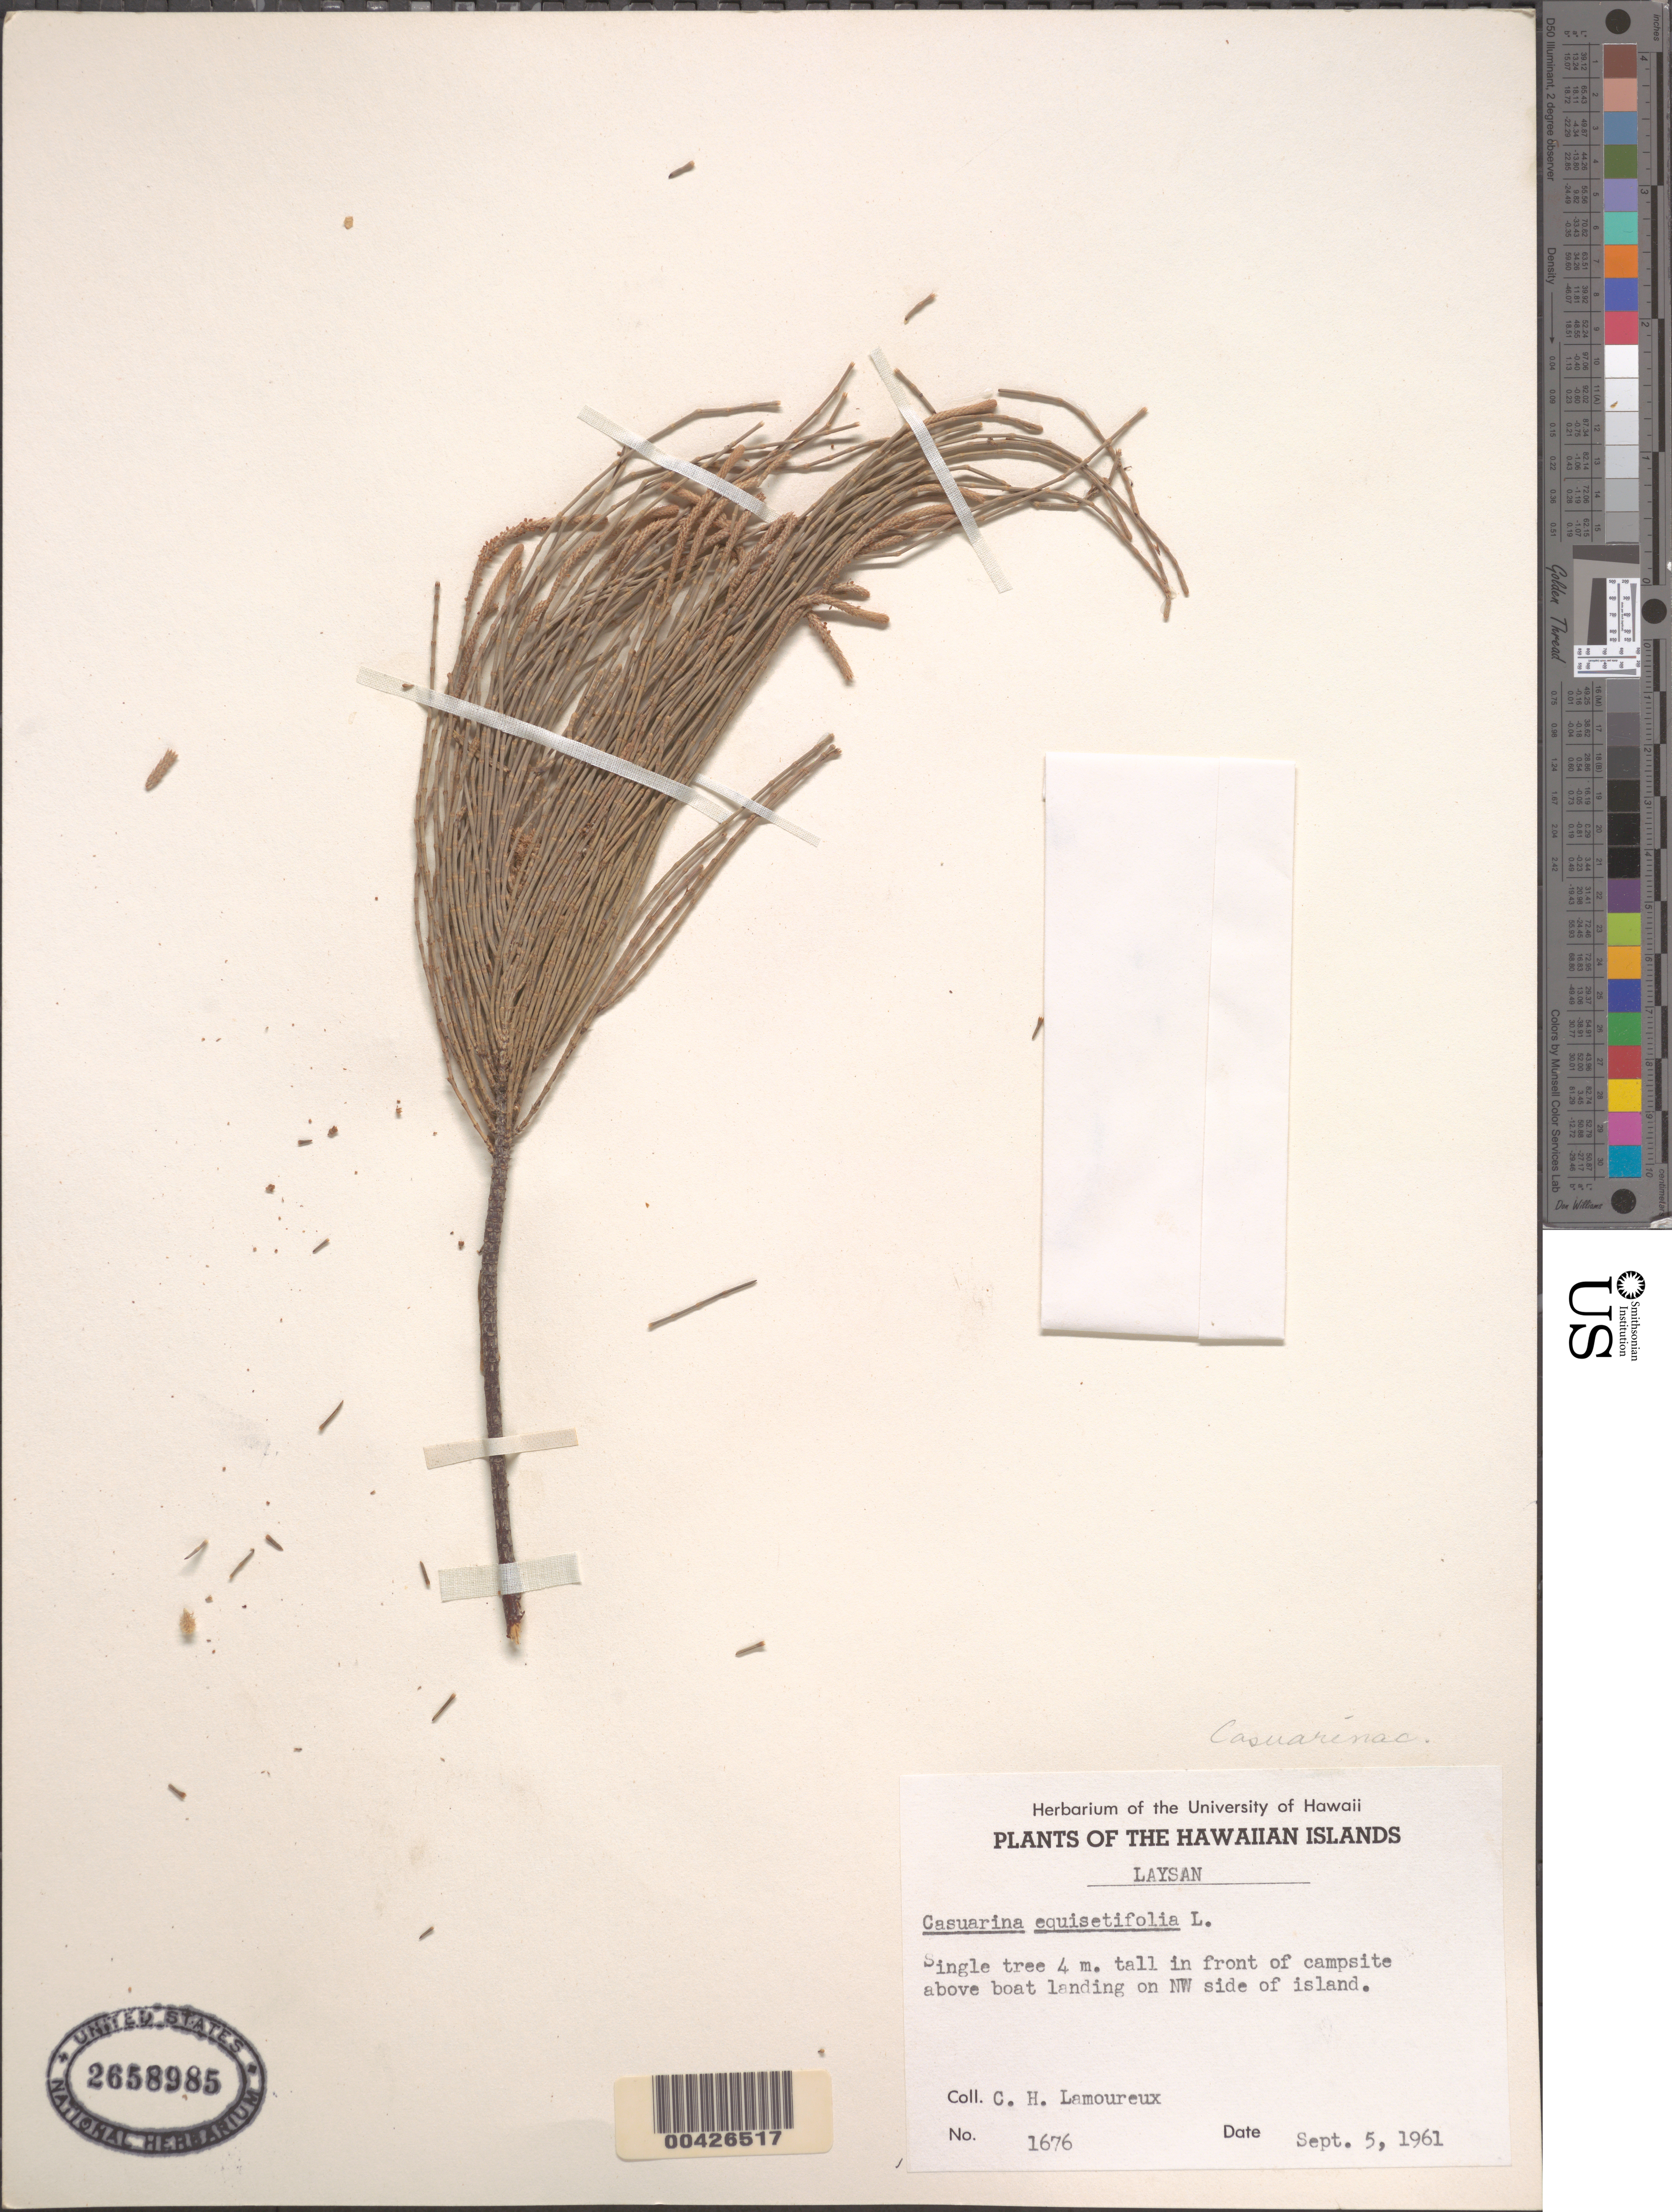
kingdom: Plantae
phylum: Tracheophyta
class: Magnoliopsida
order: Fagales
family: Casuarinaceae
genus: Casuarina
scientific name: Casuarina equisetifolia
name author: L.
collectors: C. H. Lamoureux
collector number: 1676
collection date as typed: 5 Sep 1961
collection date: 1961-09-05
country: United States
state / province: Hawaii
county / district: Honolulu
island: Laysan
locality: above boat landing on NW side of island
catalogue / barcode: US 2658985